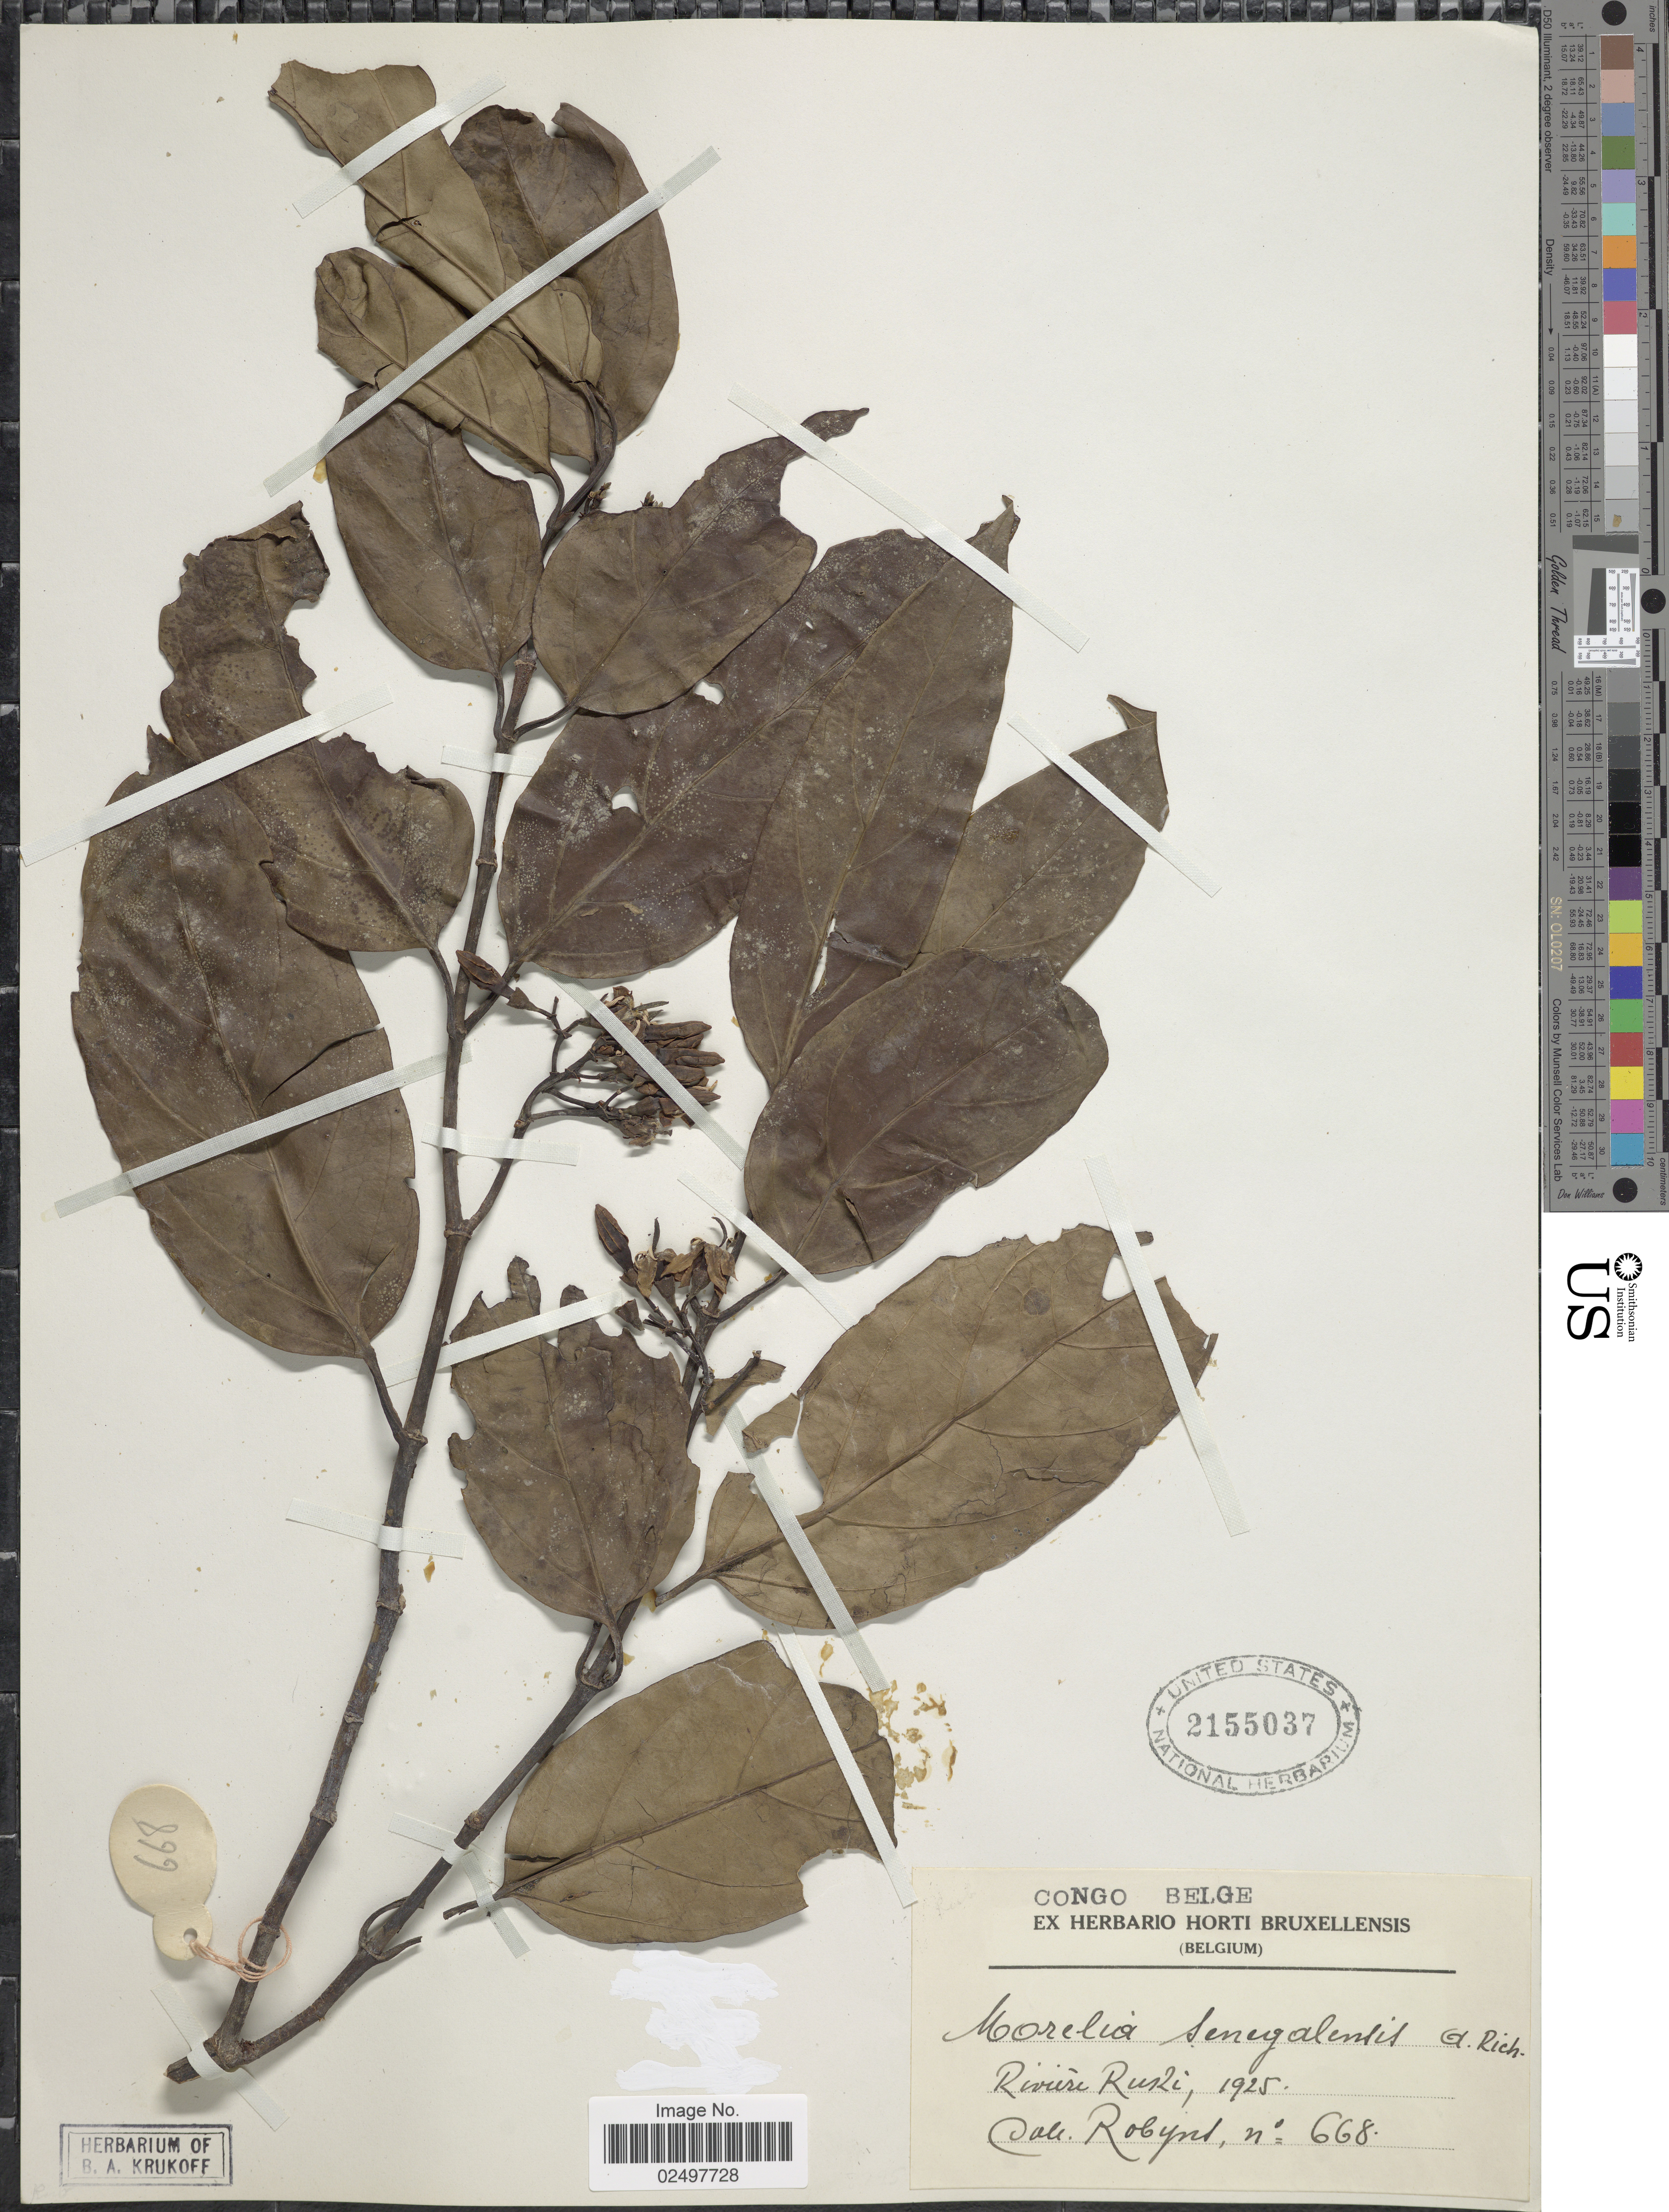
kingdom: Plantae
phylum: Tracheophyta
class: Magnoliopsida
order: Gentianales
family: Rubiaceae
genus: Morelia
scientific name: Morelia senegalensis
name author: A. Rich. ex DC.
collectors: -. Robyns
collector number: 668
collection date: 1925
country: Congo, Democratic Republic of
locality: Congo Belge. Riviere Ruki.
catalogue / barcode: US 2155037